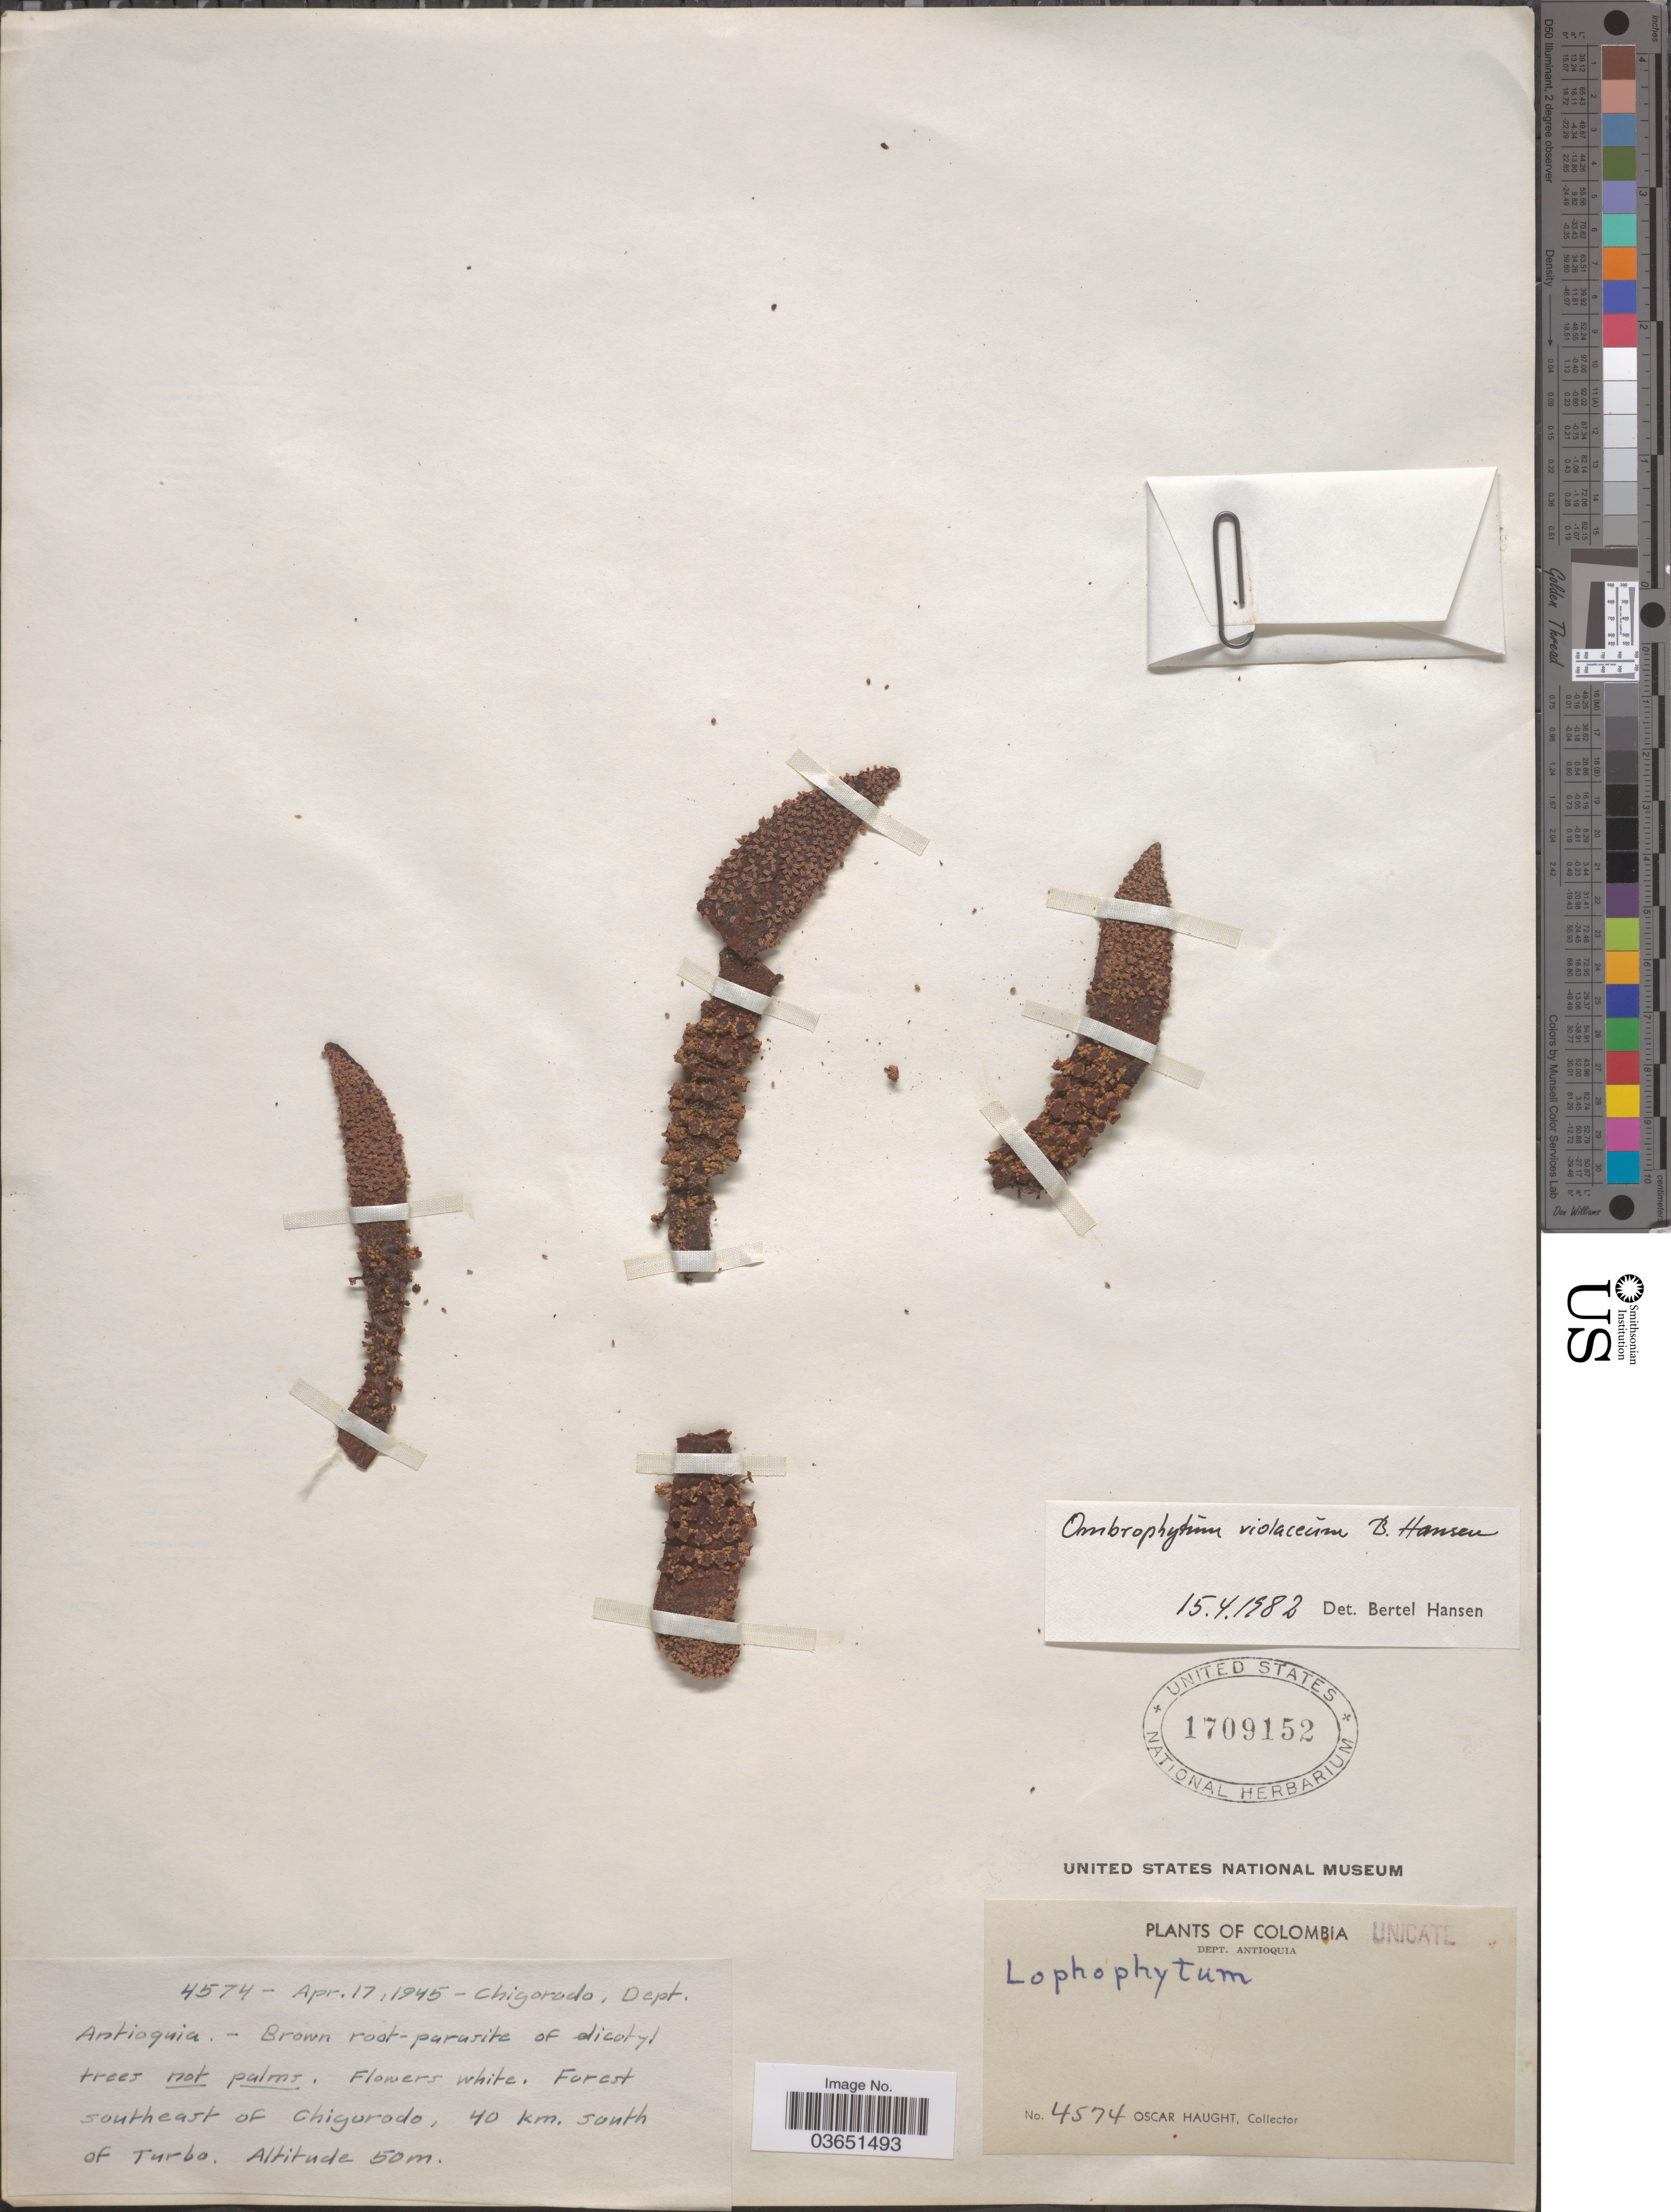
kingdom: Plantae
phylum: Tracheophyta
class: Magnoliopsida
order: Santalales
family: Balanophoraceae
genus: Ombrophytum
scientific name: Ombrophytum violaceum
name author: B.F. Hansen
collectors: O. Haught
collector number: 4574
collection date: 1945-04-17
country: Colombia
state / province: Antioquia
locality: Chigorodo, Dept. Antioquia. Forest southeast of Chigorodo, 40 km. south of Turbo.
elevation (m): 50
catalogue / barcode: US 1709152